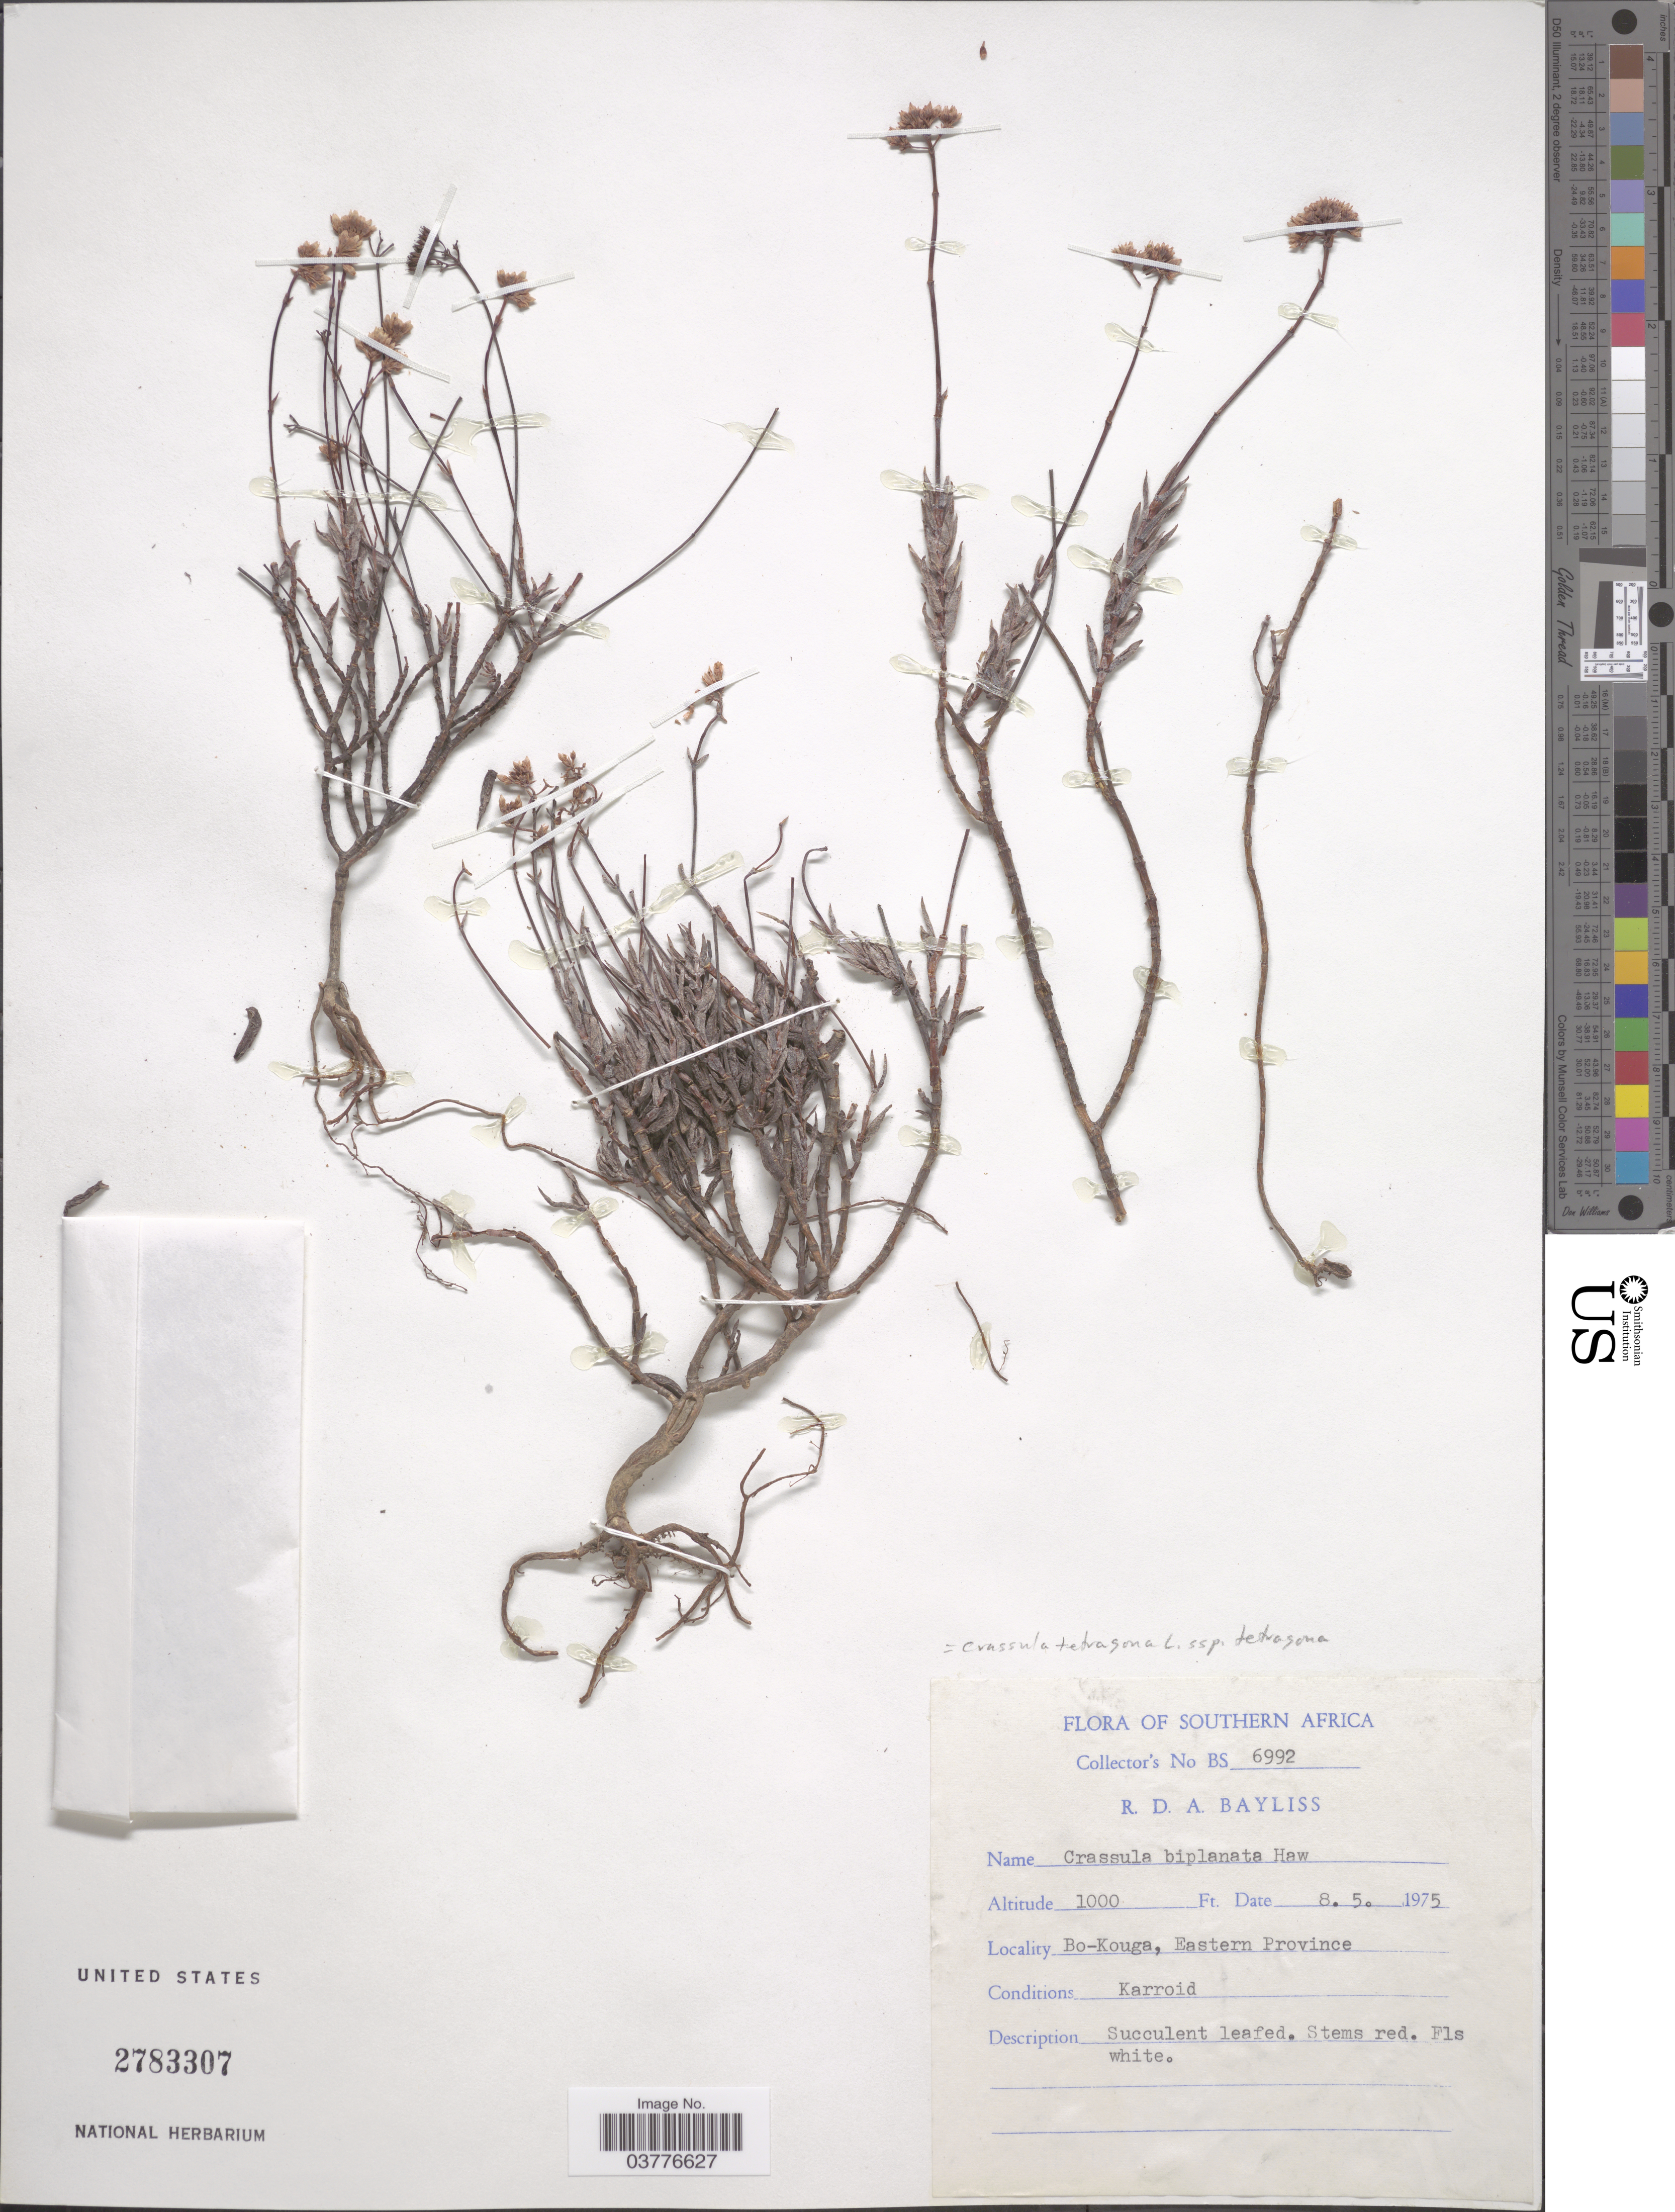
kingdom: Plantae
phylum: Tracheophyta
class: Magnoliopsida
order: Saxifragales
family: Crassulaceae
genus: Crassula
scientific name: Crassula tetragona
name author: L.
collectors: R. Bayliss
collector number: BS6992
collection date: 1975-05-08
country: South Africa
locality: Southern Africa. Bo-Kouga, Eastern Province.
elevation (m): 305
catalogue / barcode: US 2783307